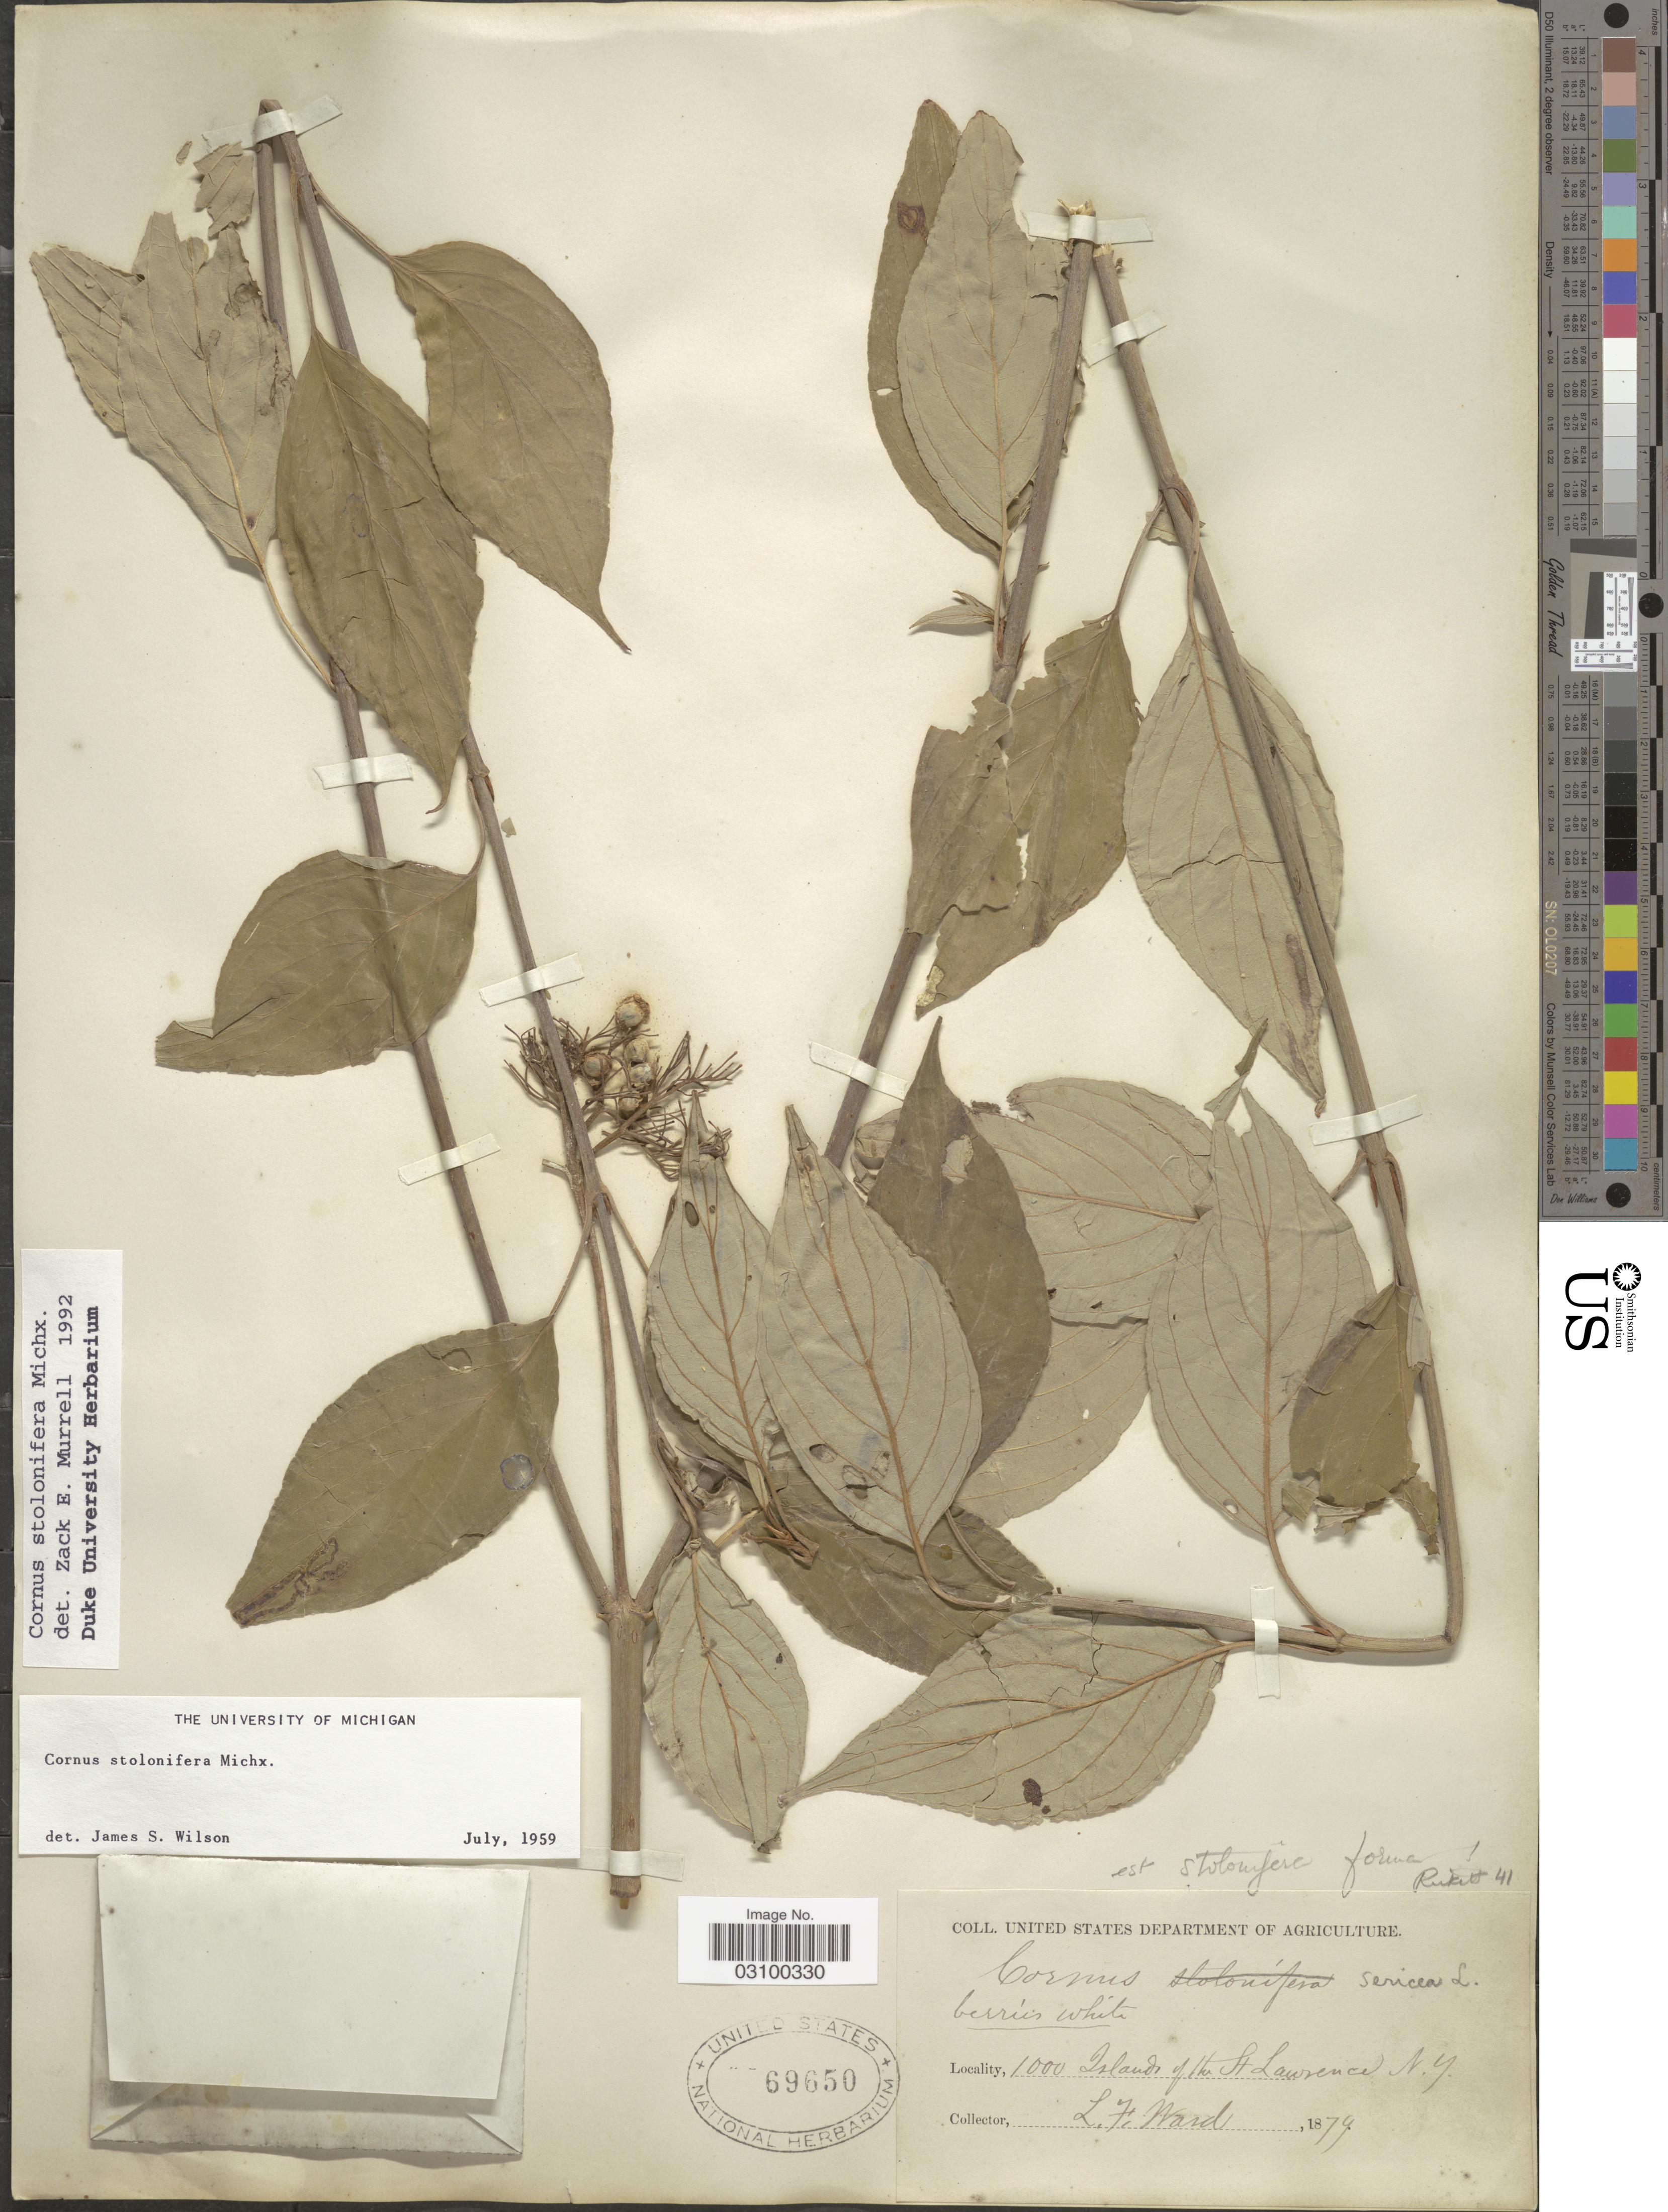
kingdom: Plantae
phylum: Tracheophyta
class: Magnoliopsida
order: Cornales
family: Cornaceae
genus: Cornus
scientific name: Cornus sericea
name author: L.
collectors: L. Ward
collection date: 1879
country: United States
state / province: New York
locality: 1000 Islands of the St Lawrence N. Y.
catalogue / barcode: US 69650